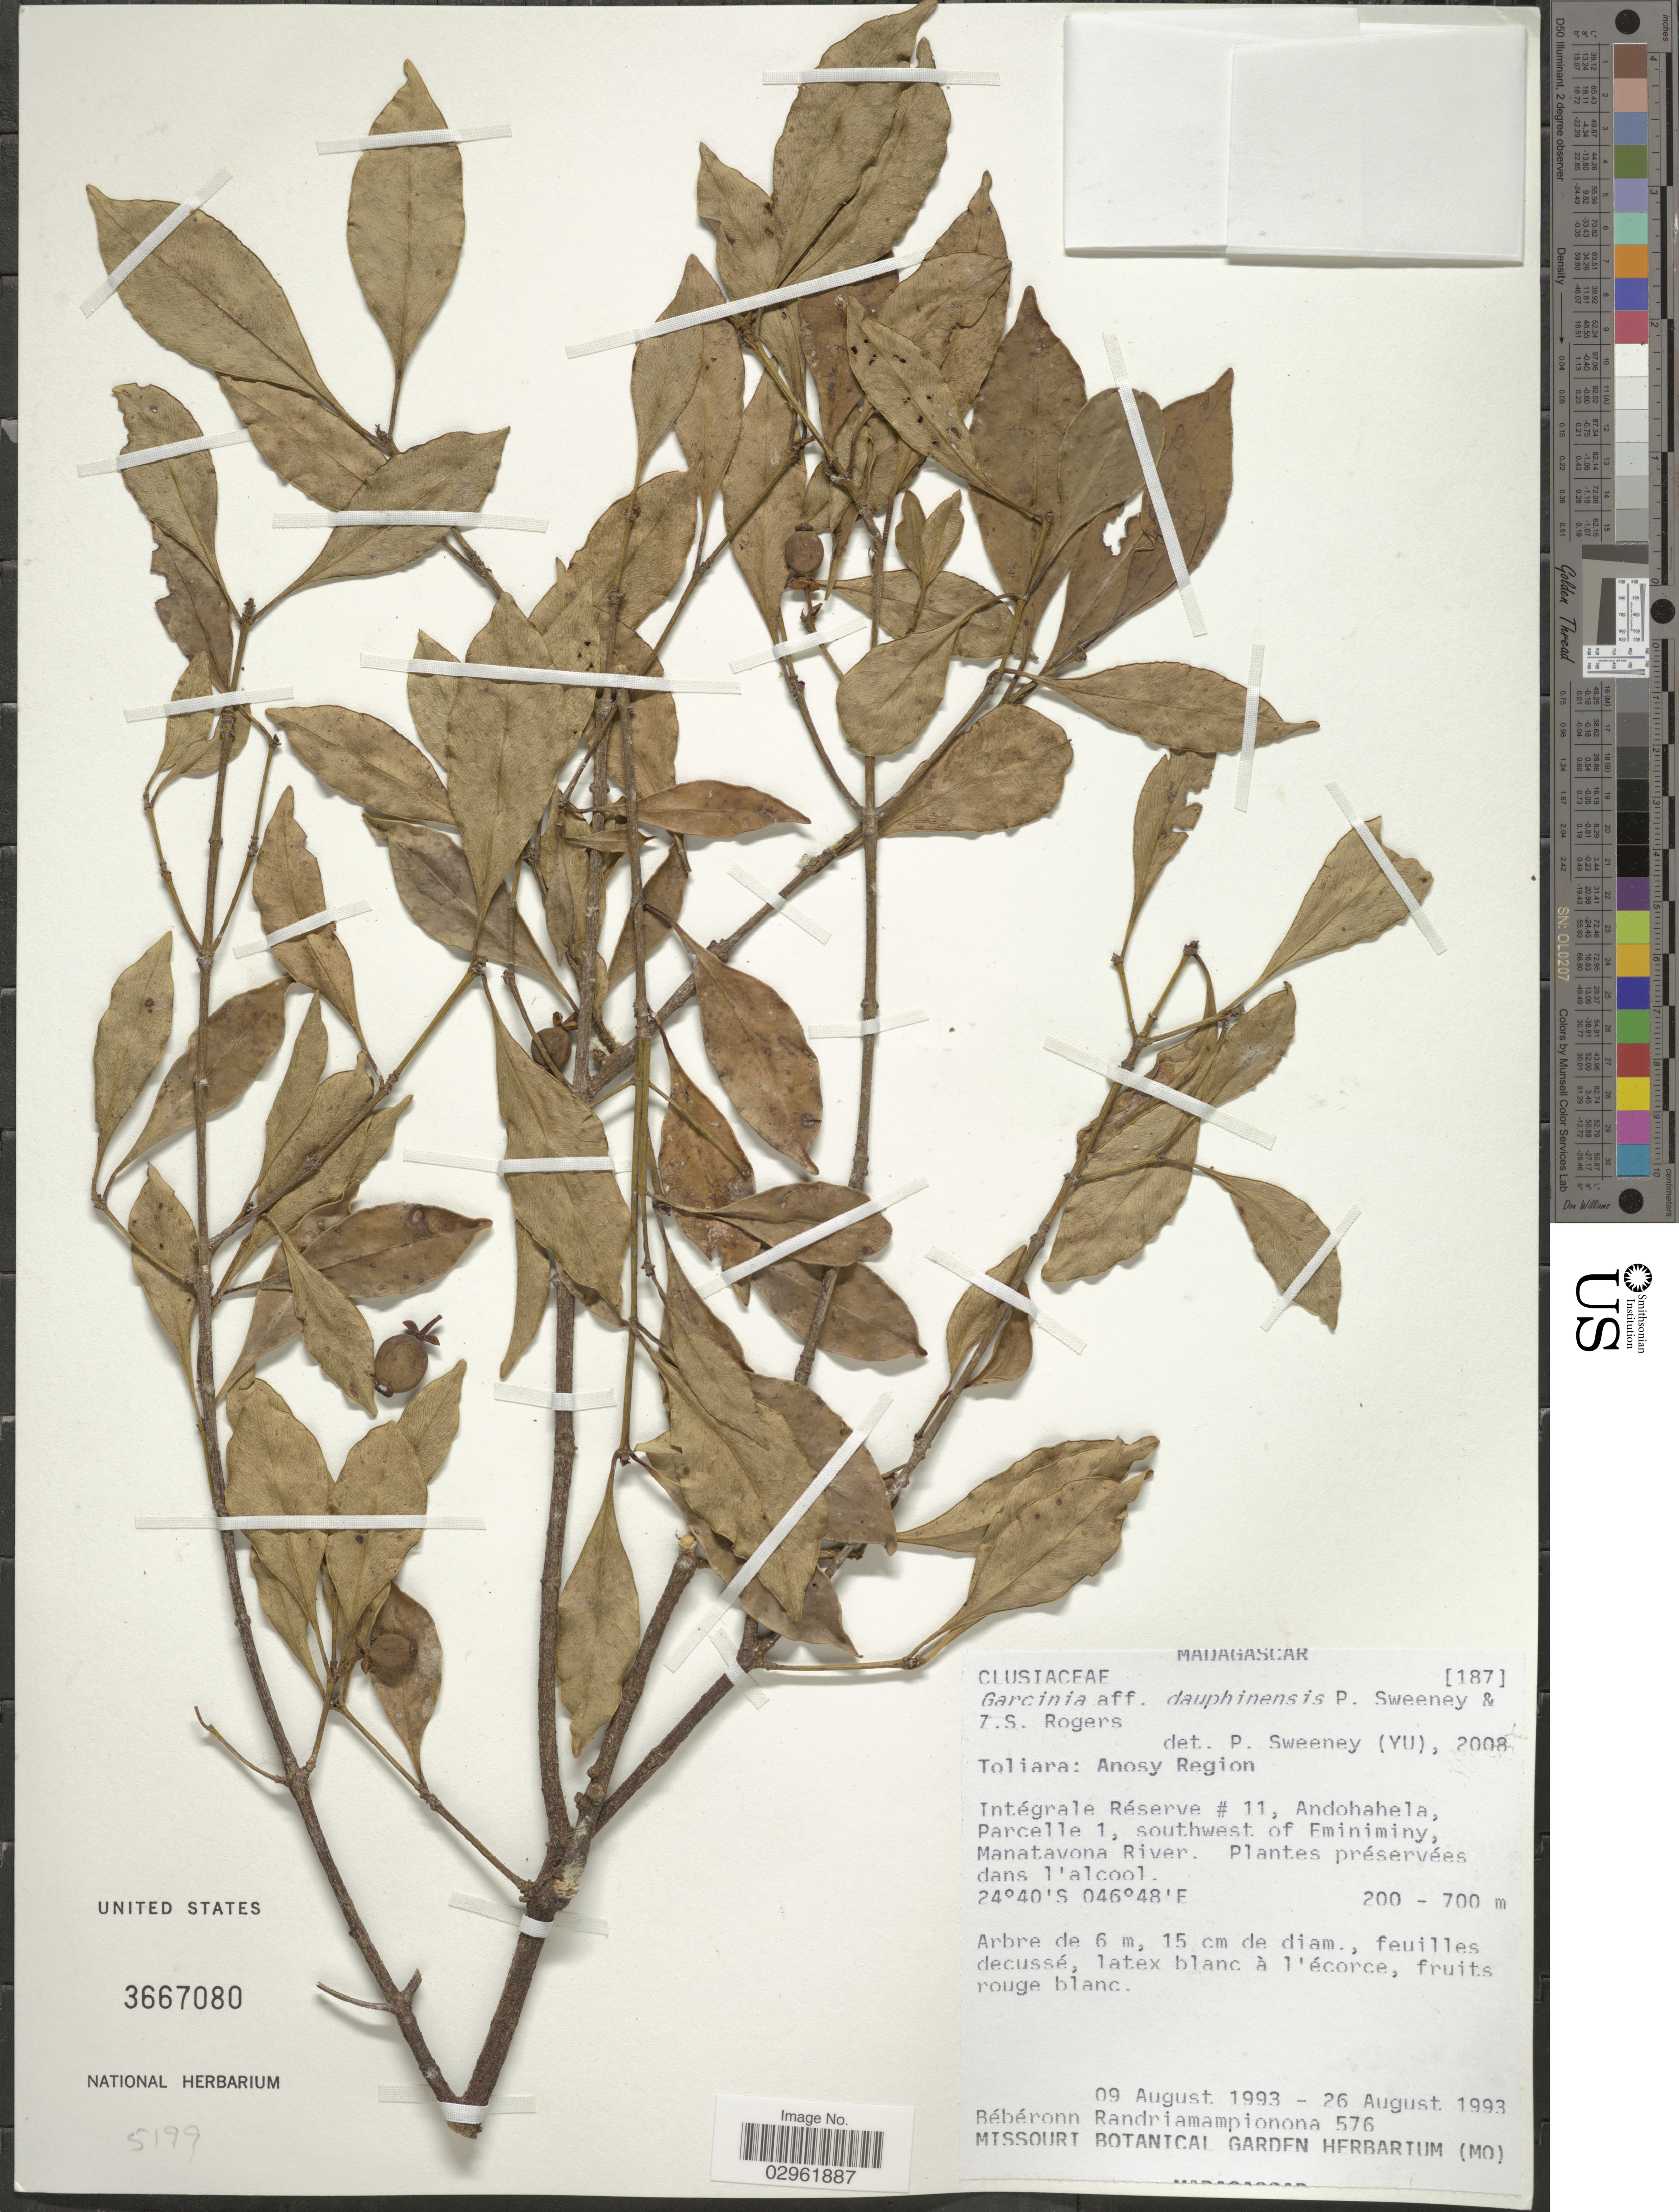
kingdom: Plantae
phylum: Tracheophyta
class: Magnoliopsida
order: Malpighiales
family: Clusiaceae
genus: Garcinia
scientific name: Garcinia dauphinensis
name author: P.W. Sweeney & Z.S. Rogers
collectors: B. Randriamampionona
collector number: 576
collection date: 1993-08-09/1993-08-26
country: Madagascar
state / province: Anosy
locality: Anosy Region, Intégrale Réserve # 11, Andohahela, Parcelle 1, southwest of Eminiminy, Manatavona River.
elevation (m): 200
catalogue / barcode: US 3667080